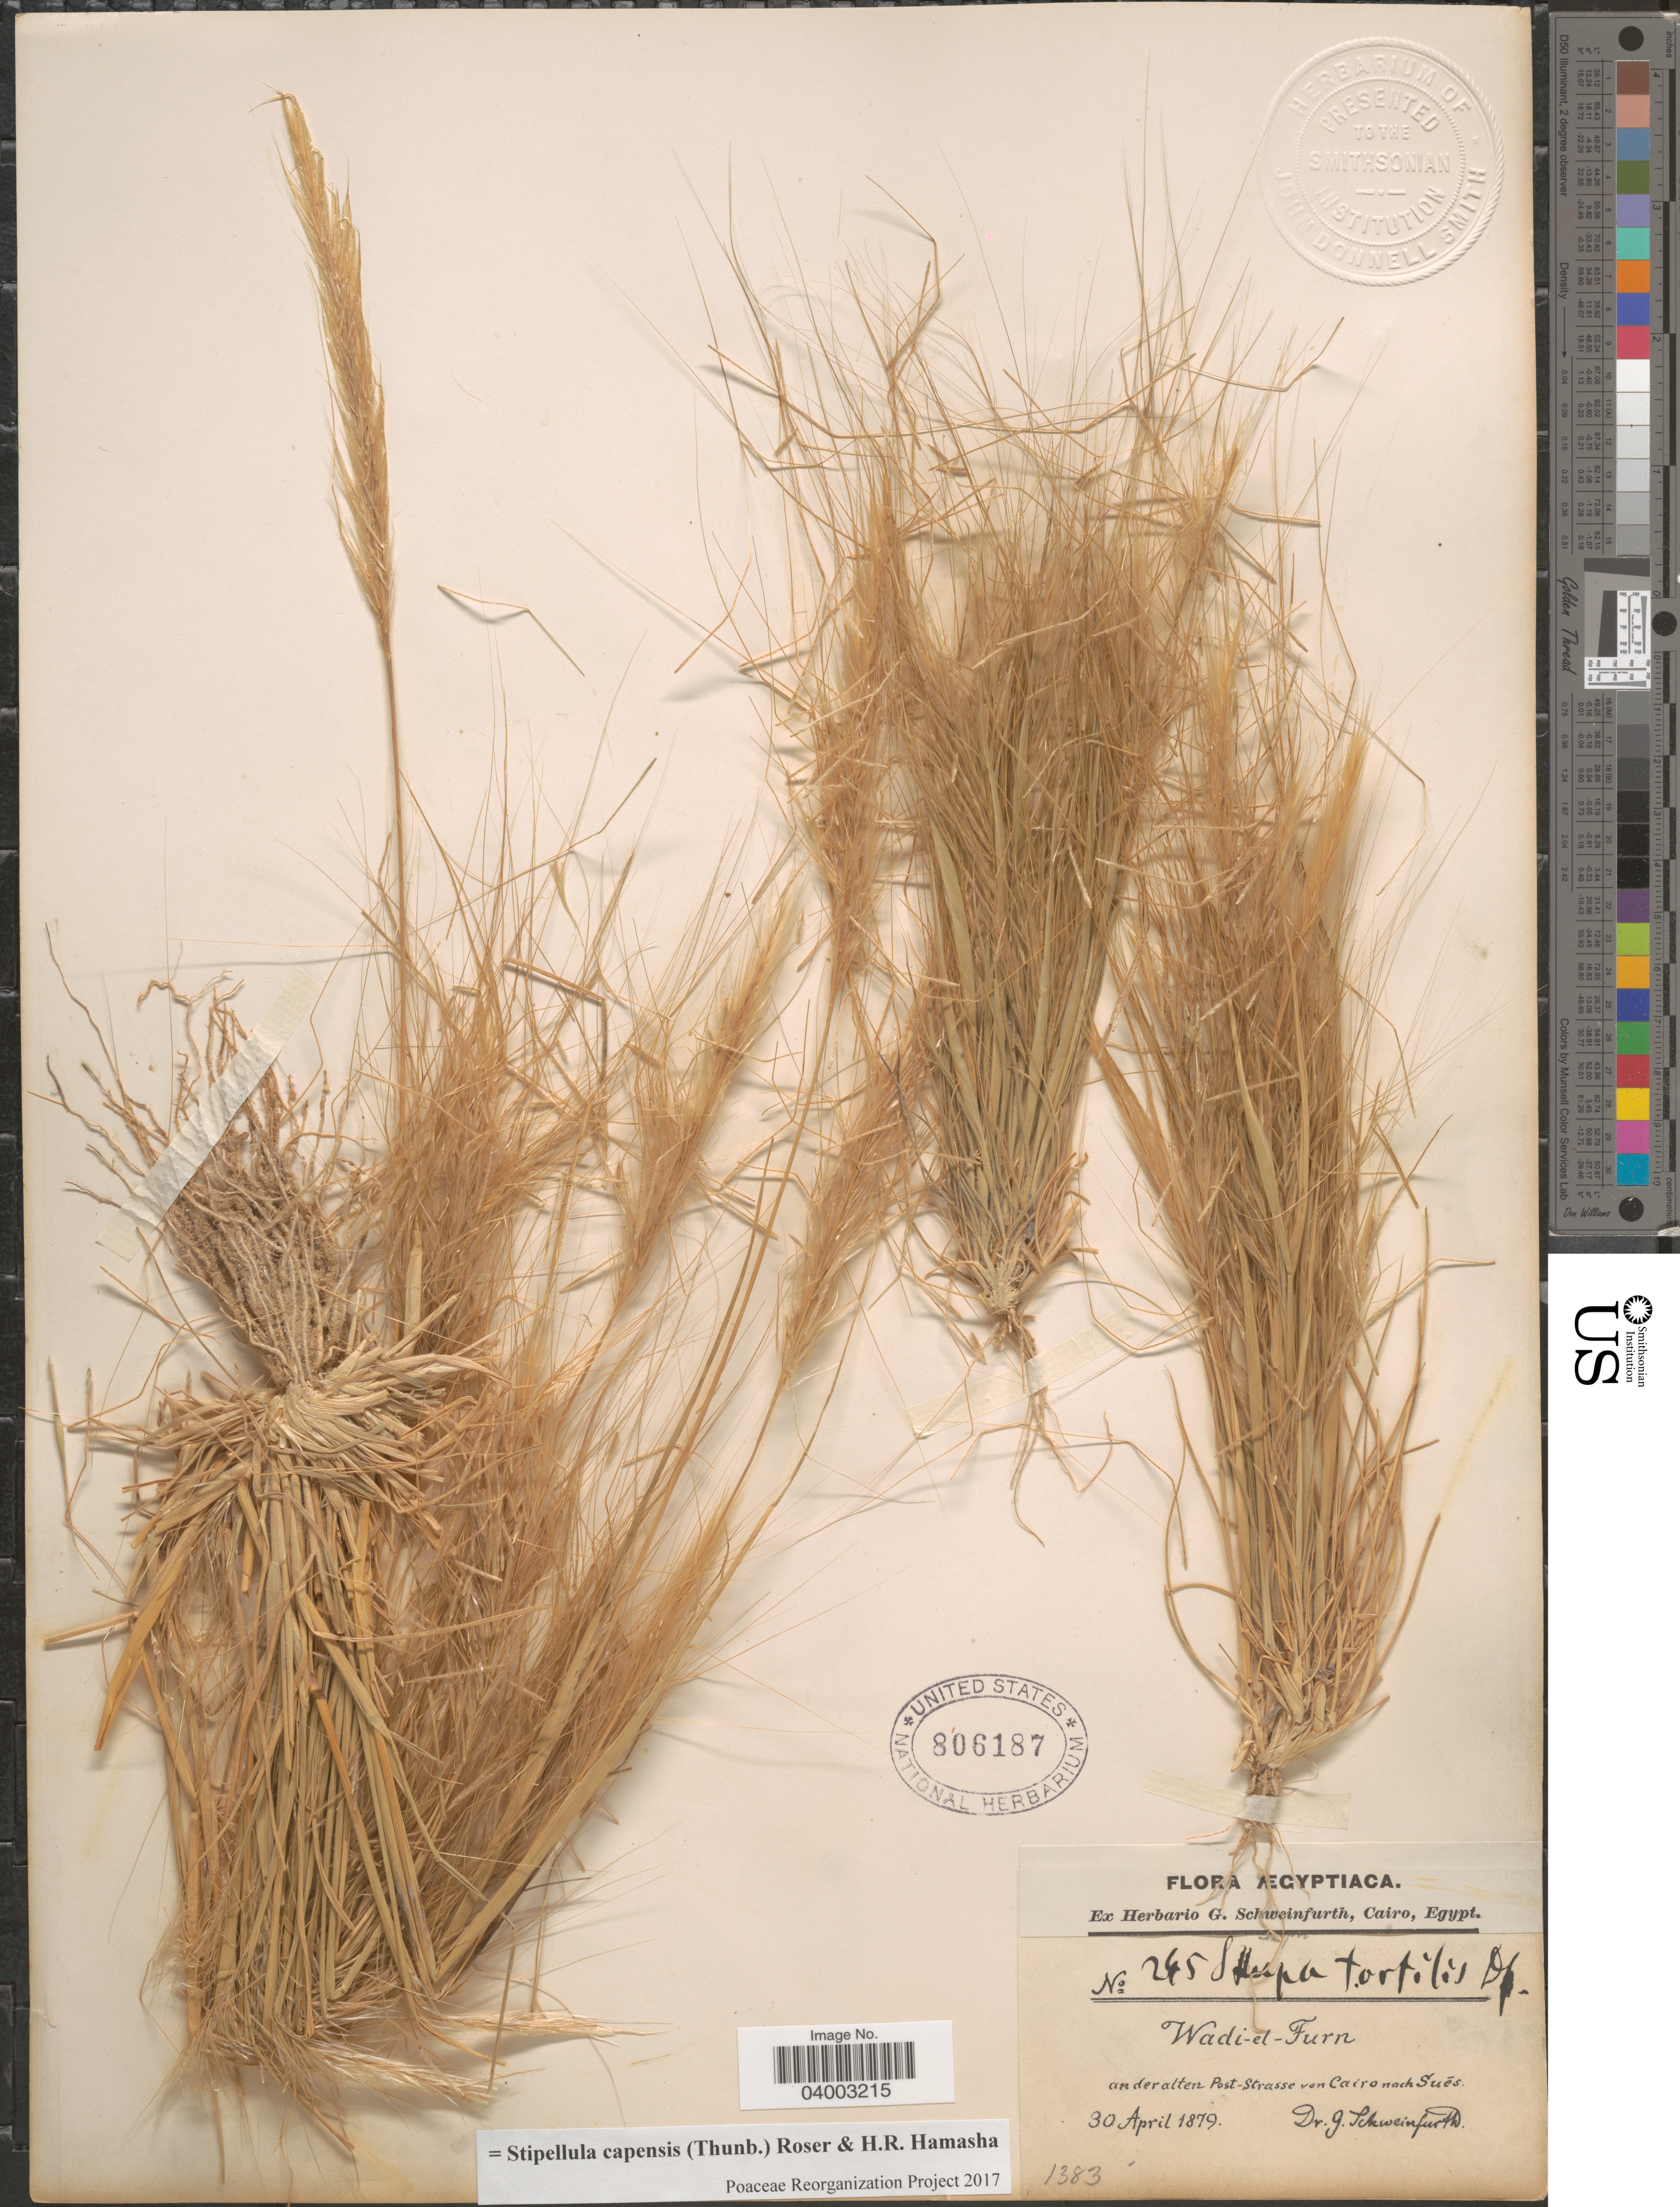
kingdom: Plantae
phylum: Tracheophyta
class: Liliopsida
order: Poales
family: Poaceae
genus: Stipellula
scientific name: Stipellula capensis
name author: (Thunb.) Röser & H. R. Hamasha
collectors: G. A. Schweinfurth (herbarium)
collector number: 245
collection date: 1879-04-30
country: Egypt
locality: Wadi-el-Furn. An der alten Post-Strasse von Cairo nach Sués.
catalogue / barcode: US 806187